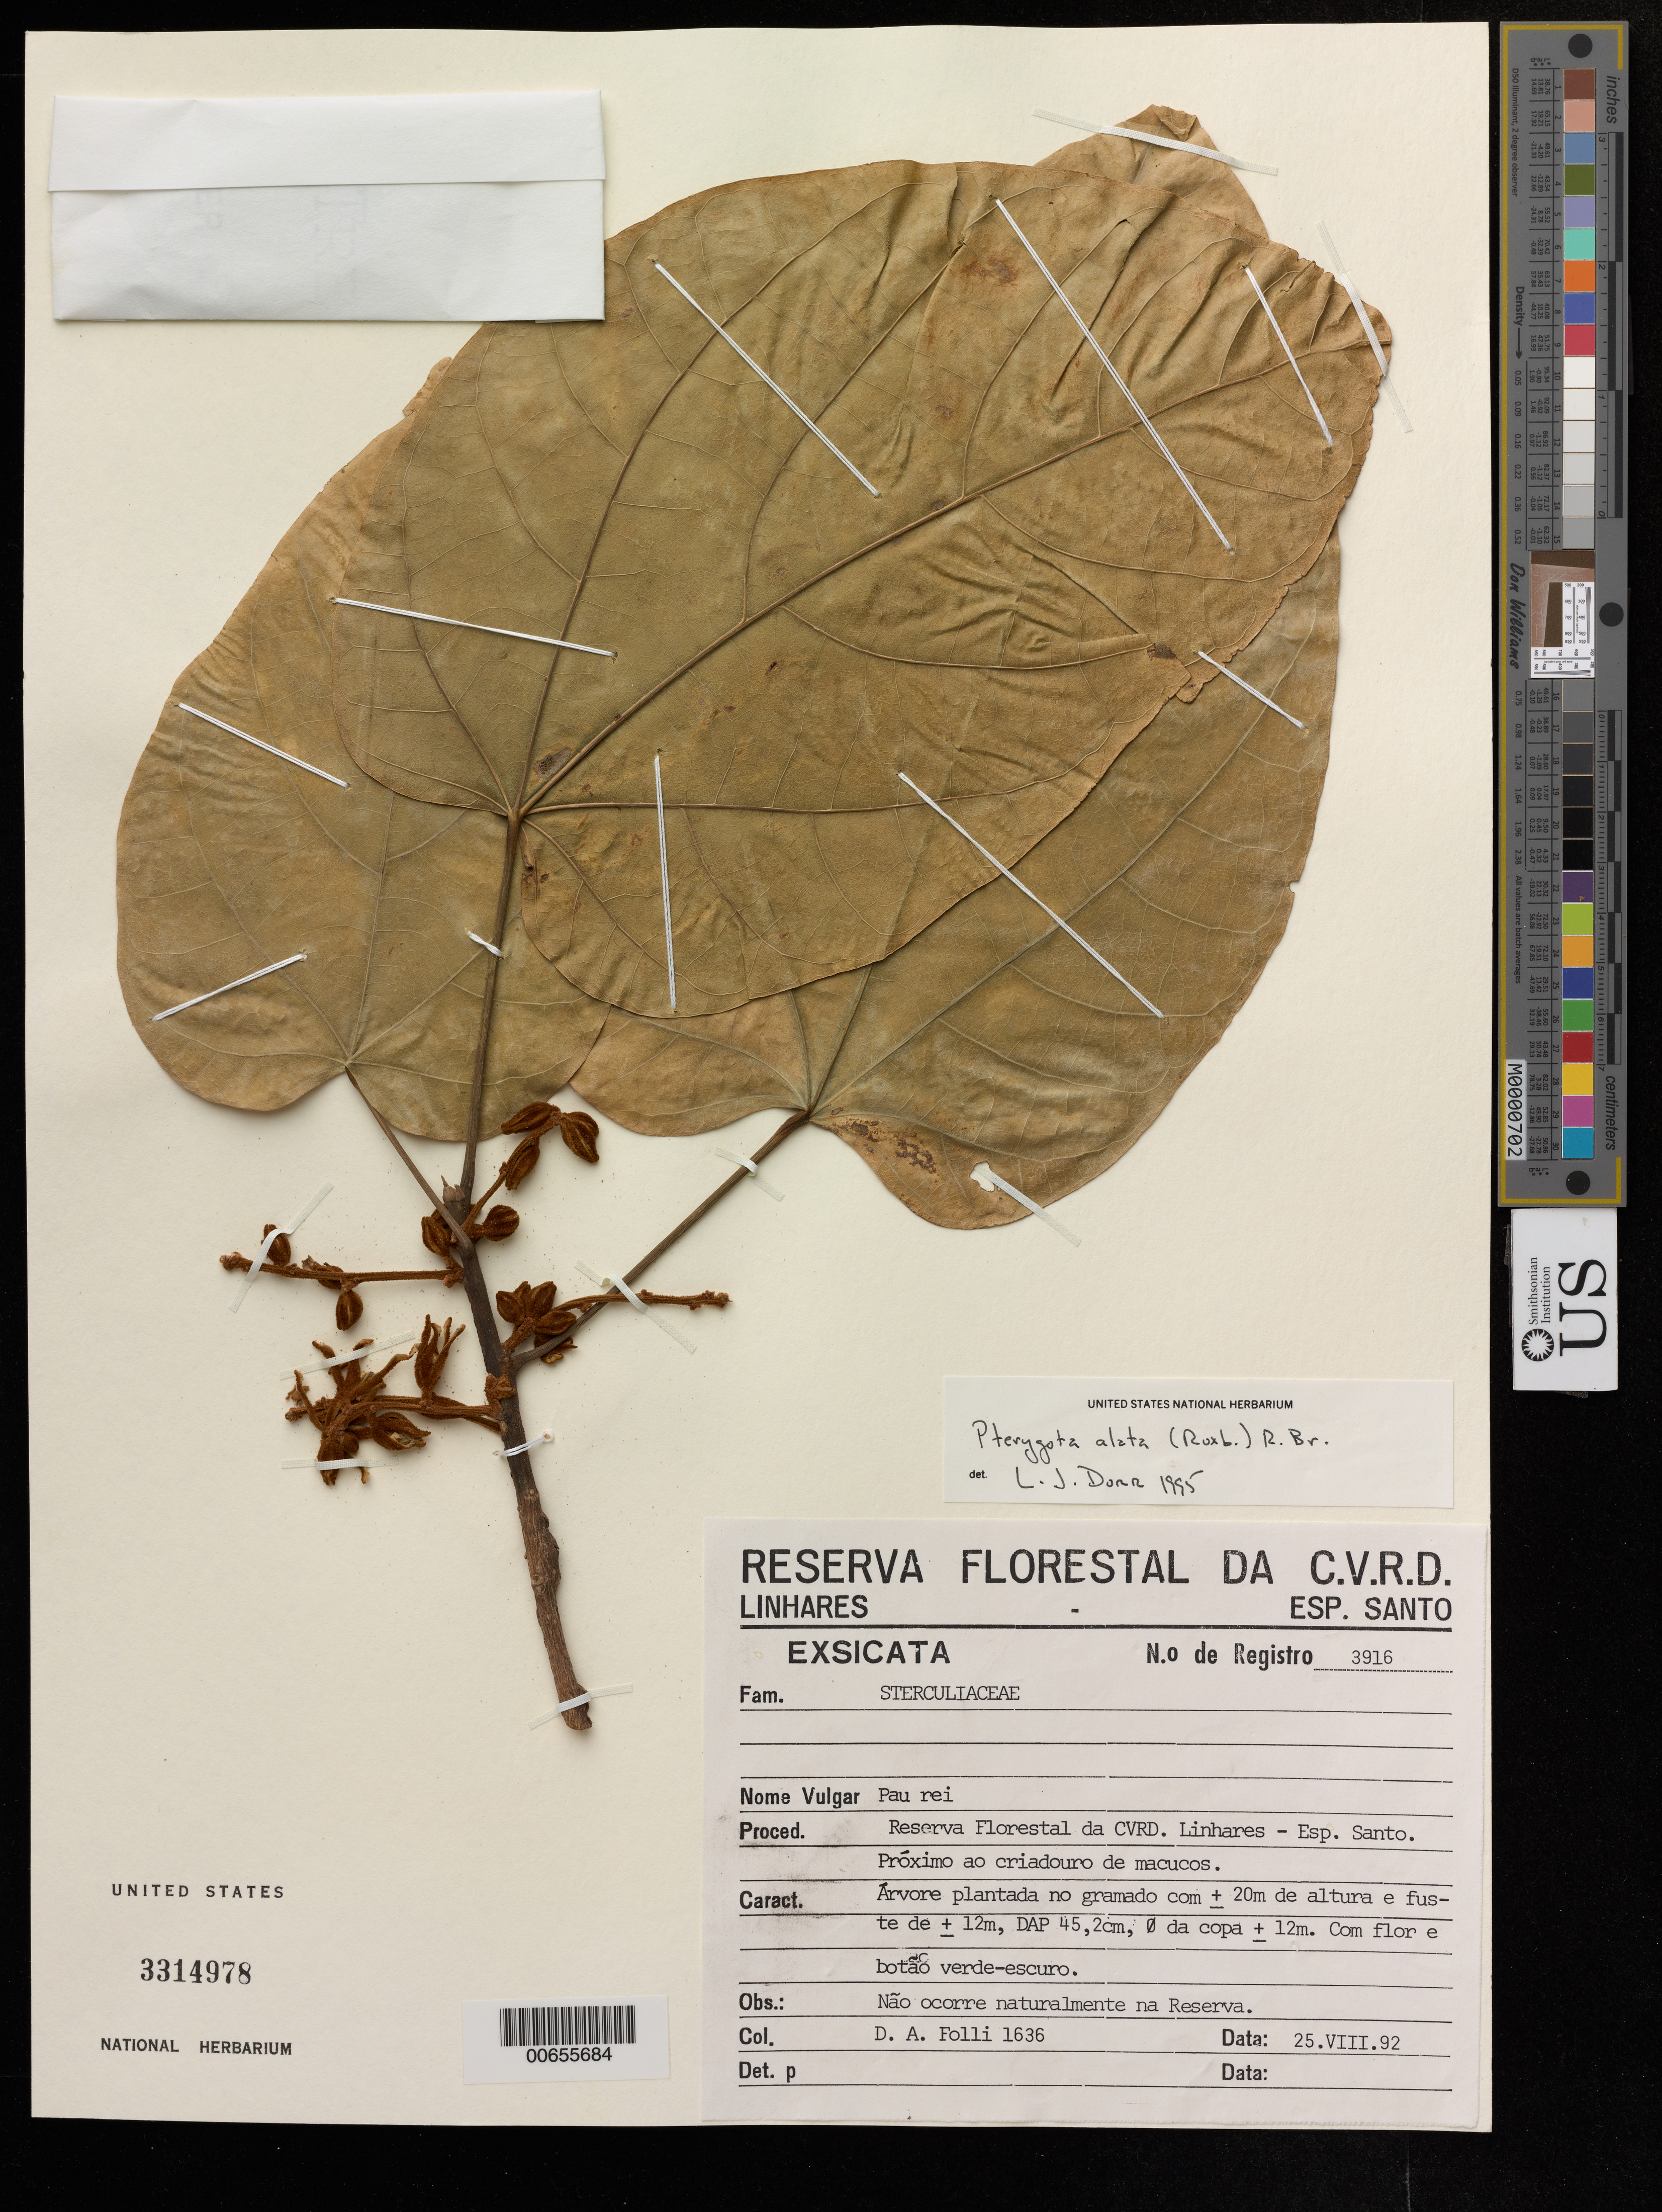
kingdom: Plantae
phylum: Tracheophyta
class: Magnoliopsida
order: Malvales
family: Malvaceae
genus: Pterygota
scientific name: Pterygota alata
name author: (Roxb.) R. Br.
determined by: Dorr, L. J., (BOT), Smithsonian Institution - National Museum of Natural History (UNITED STATES)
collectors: D. Folli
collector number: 1636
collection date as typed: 25 Aug 1992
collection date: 1992-08-25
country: Brazil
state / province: Espírito Santo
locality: Reserva Florestal da CVRD, Linhares, nao ocorre naturalmente na Reserva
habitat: Próxima ao criadouro de macucos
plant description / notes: Common name: Pau rei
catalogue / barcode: US 3314978